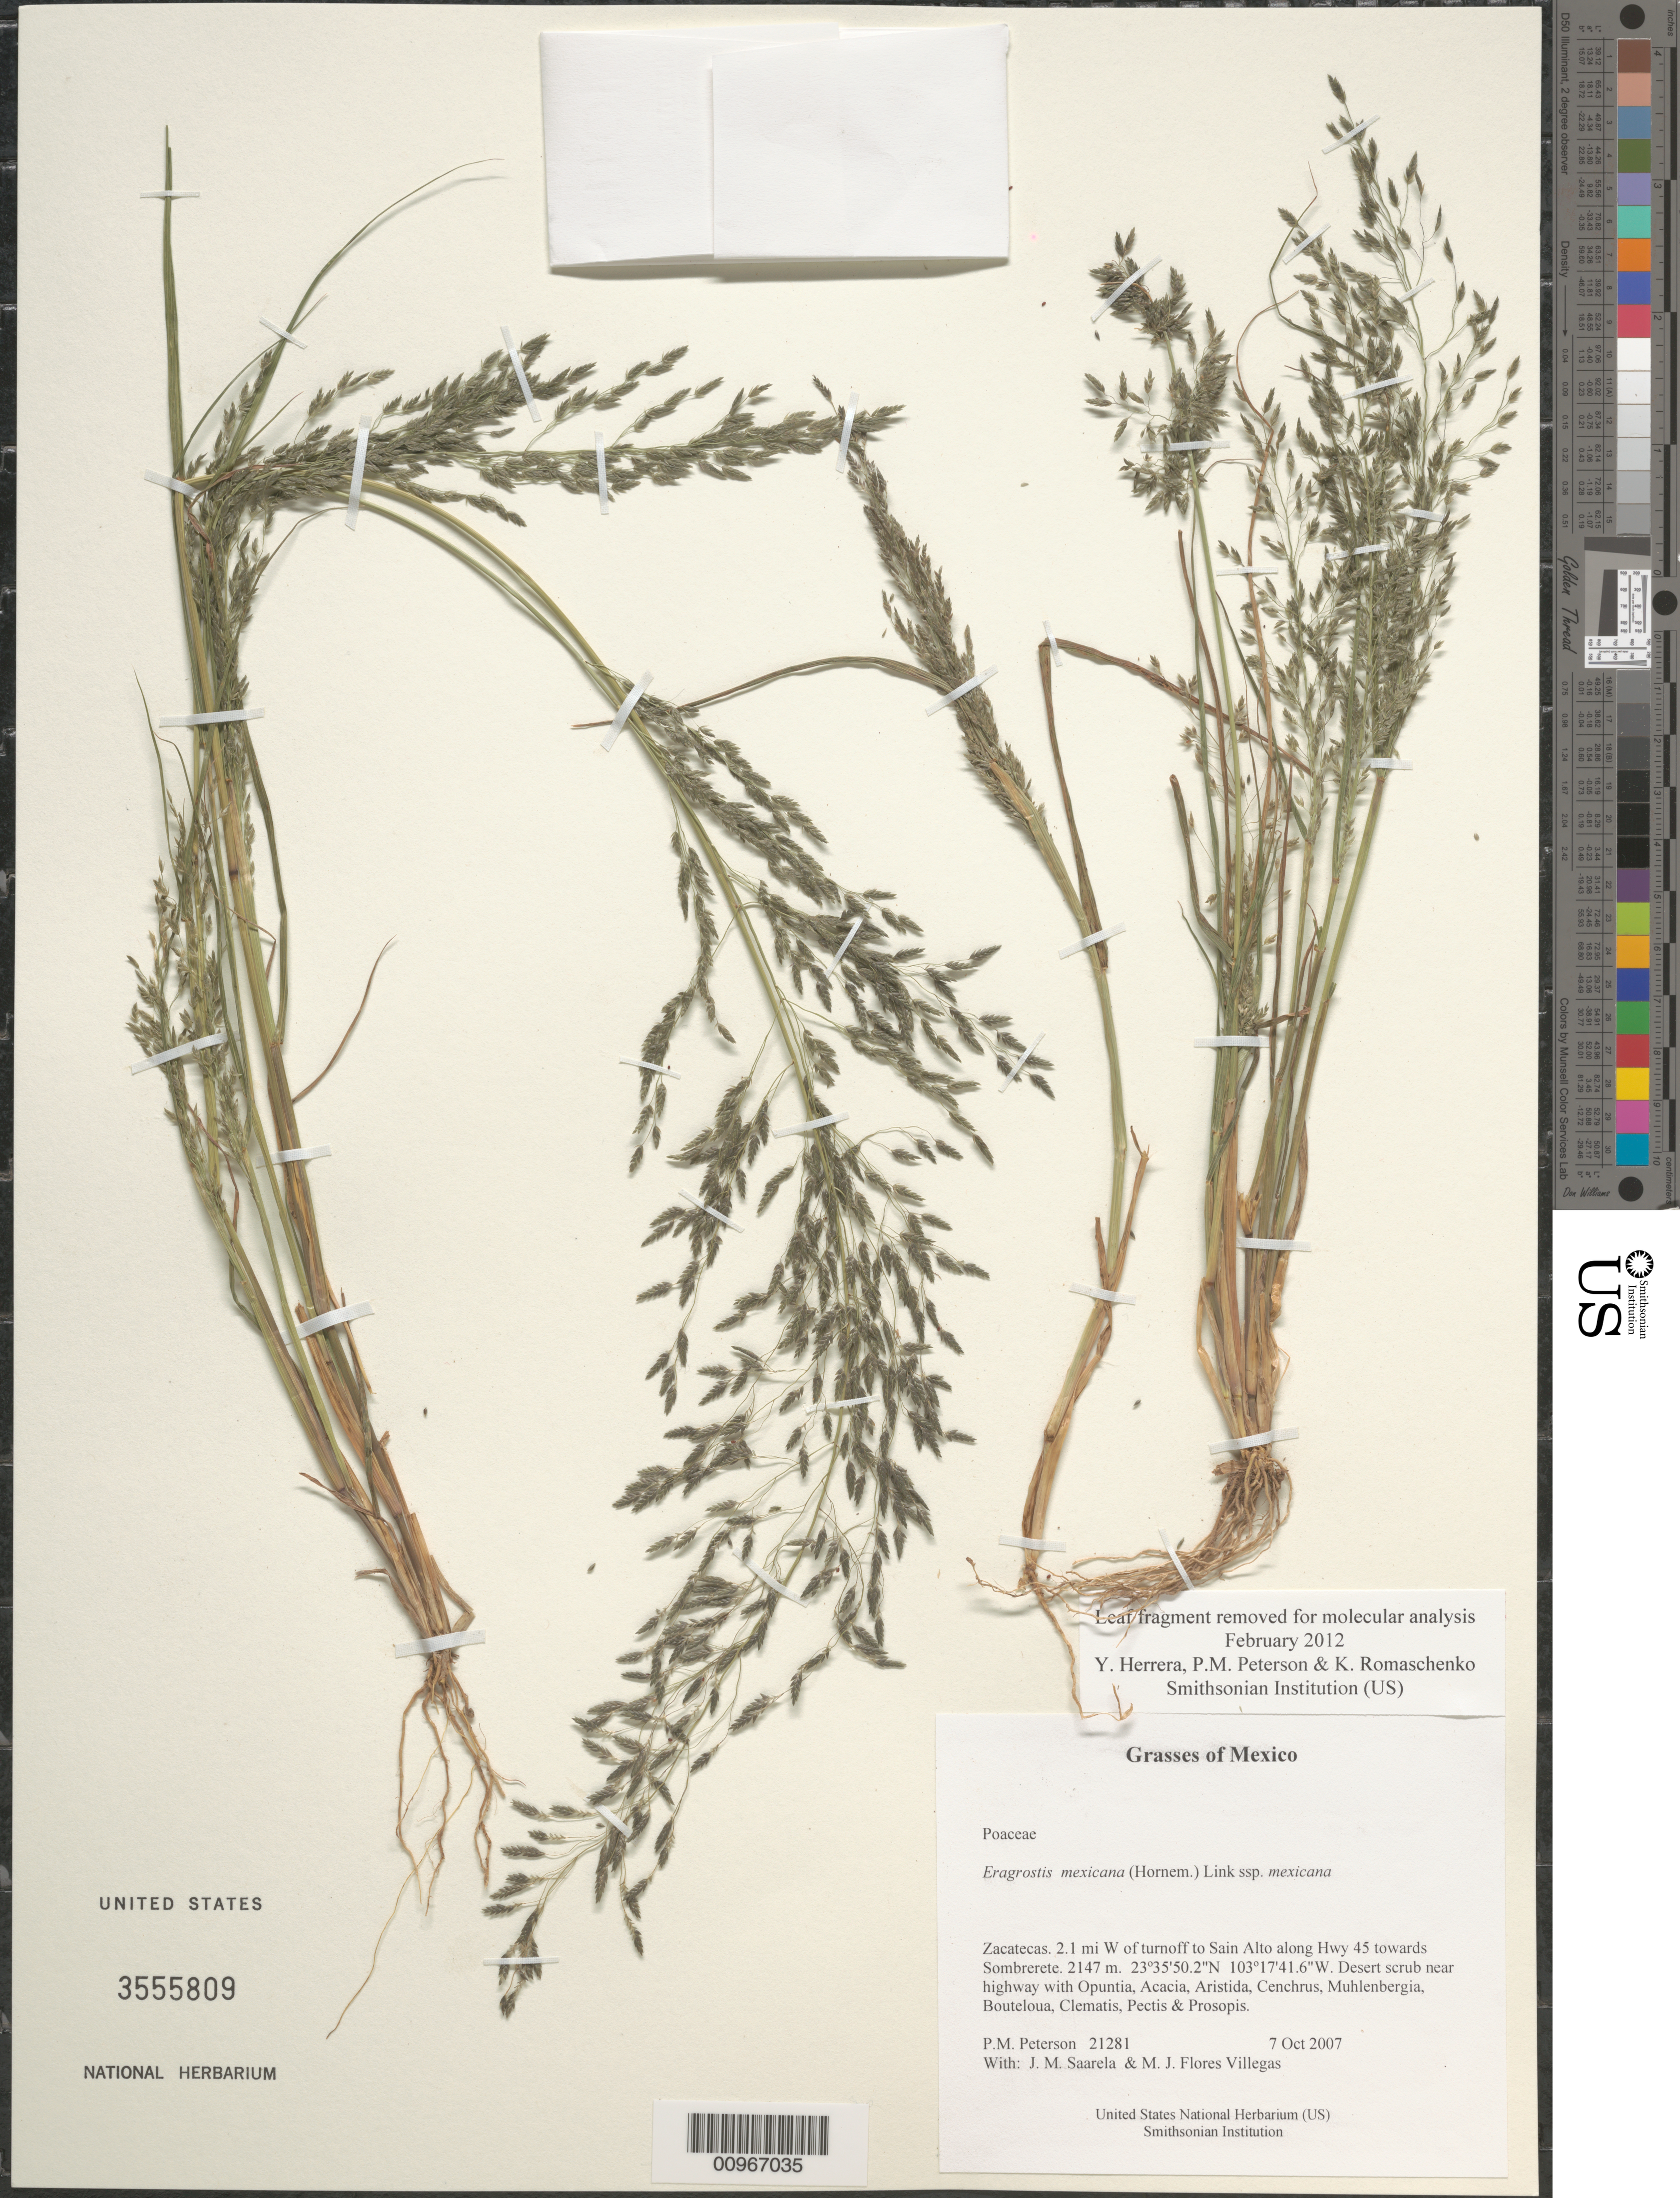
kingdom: Plantae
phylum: Tracheophyta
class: Liliopsida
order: Poales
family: Poaceae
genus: Eragrostis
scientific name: Eragrostis mexicana subsp. mexicana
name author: (Hornem.) Link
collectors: P. M. Peterson, J. Saarela & M. Flores Villegas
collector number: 21281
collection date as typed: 07 Oct 2007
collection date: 2007-10-07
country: Mexico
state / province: Zacatecas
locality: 2.1 mi W of turnoff to Sain Alto along Hwy 45 towards Sombrerete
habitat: Desert scrub near highway with Opuntia, Acacia, Aristida, Cenchrus, Muhlenbergia, Bouteloua, Clematis, Pectis & Prosopis.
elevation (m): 2147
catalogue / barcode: US 3555809